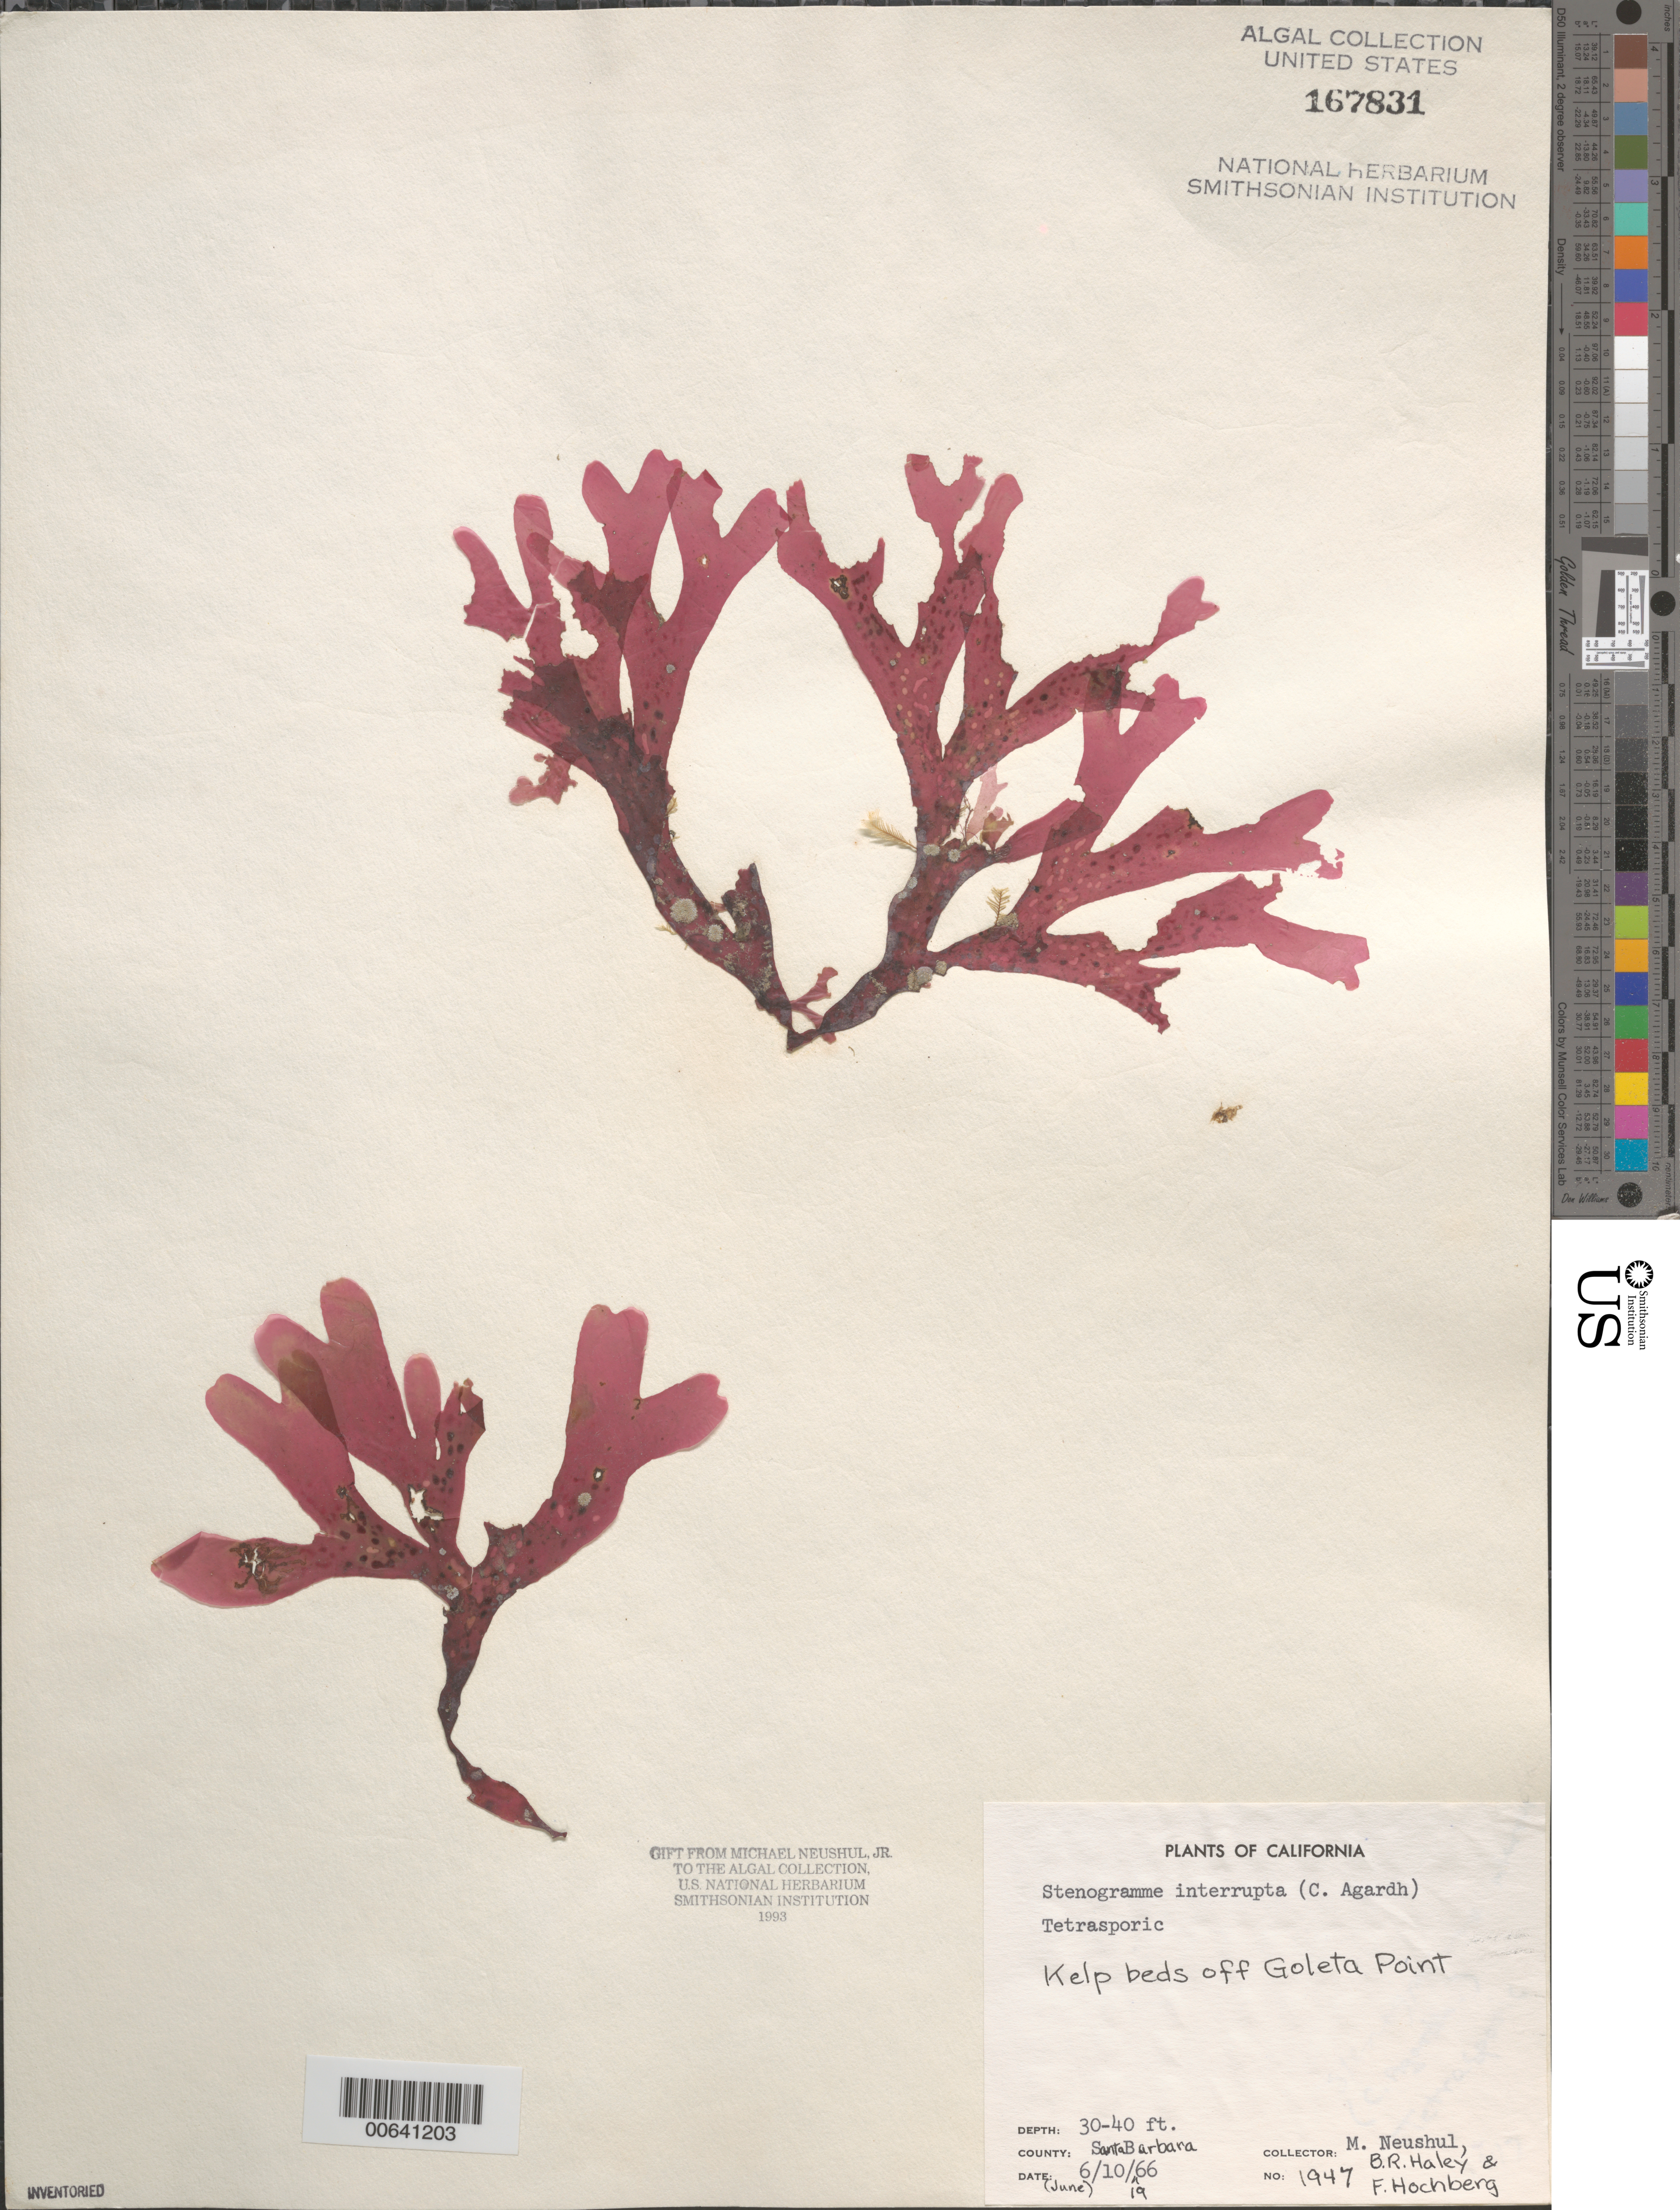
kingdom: Plantae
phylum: Rhodophyta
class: Florideophyceae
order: Gigartinales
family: Phyllophoraceae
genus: Stenogramma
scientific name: Stenogramma interruptum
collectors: M. Neushul, B. Haley & E. Hochberg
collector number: Neushul 1947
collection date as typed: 10 Jun 1966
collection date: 1966-06-10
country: United States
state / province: California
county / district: Santa Barbara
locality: Off Goleta Point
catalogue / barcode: US 167831